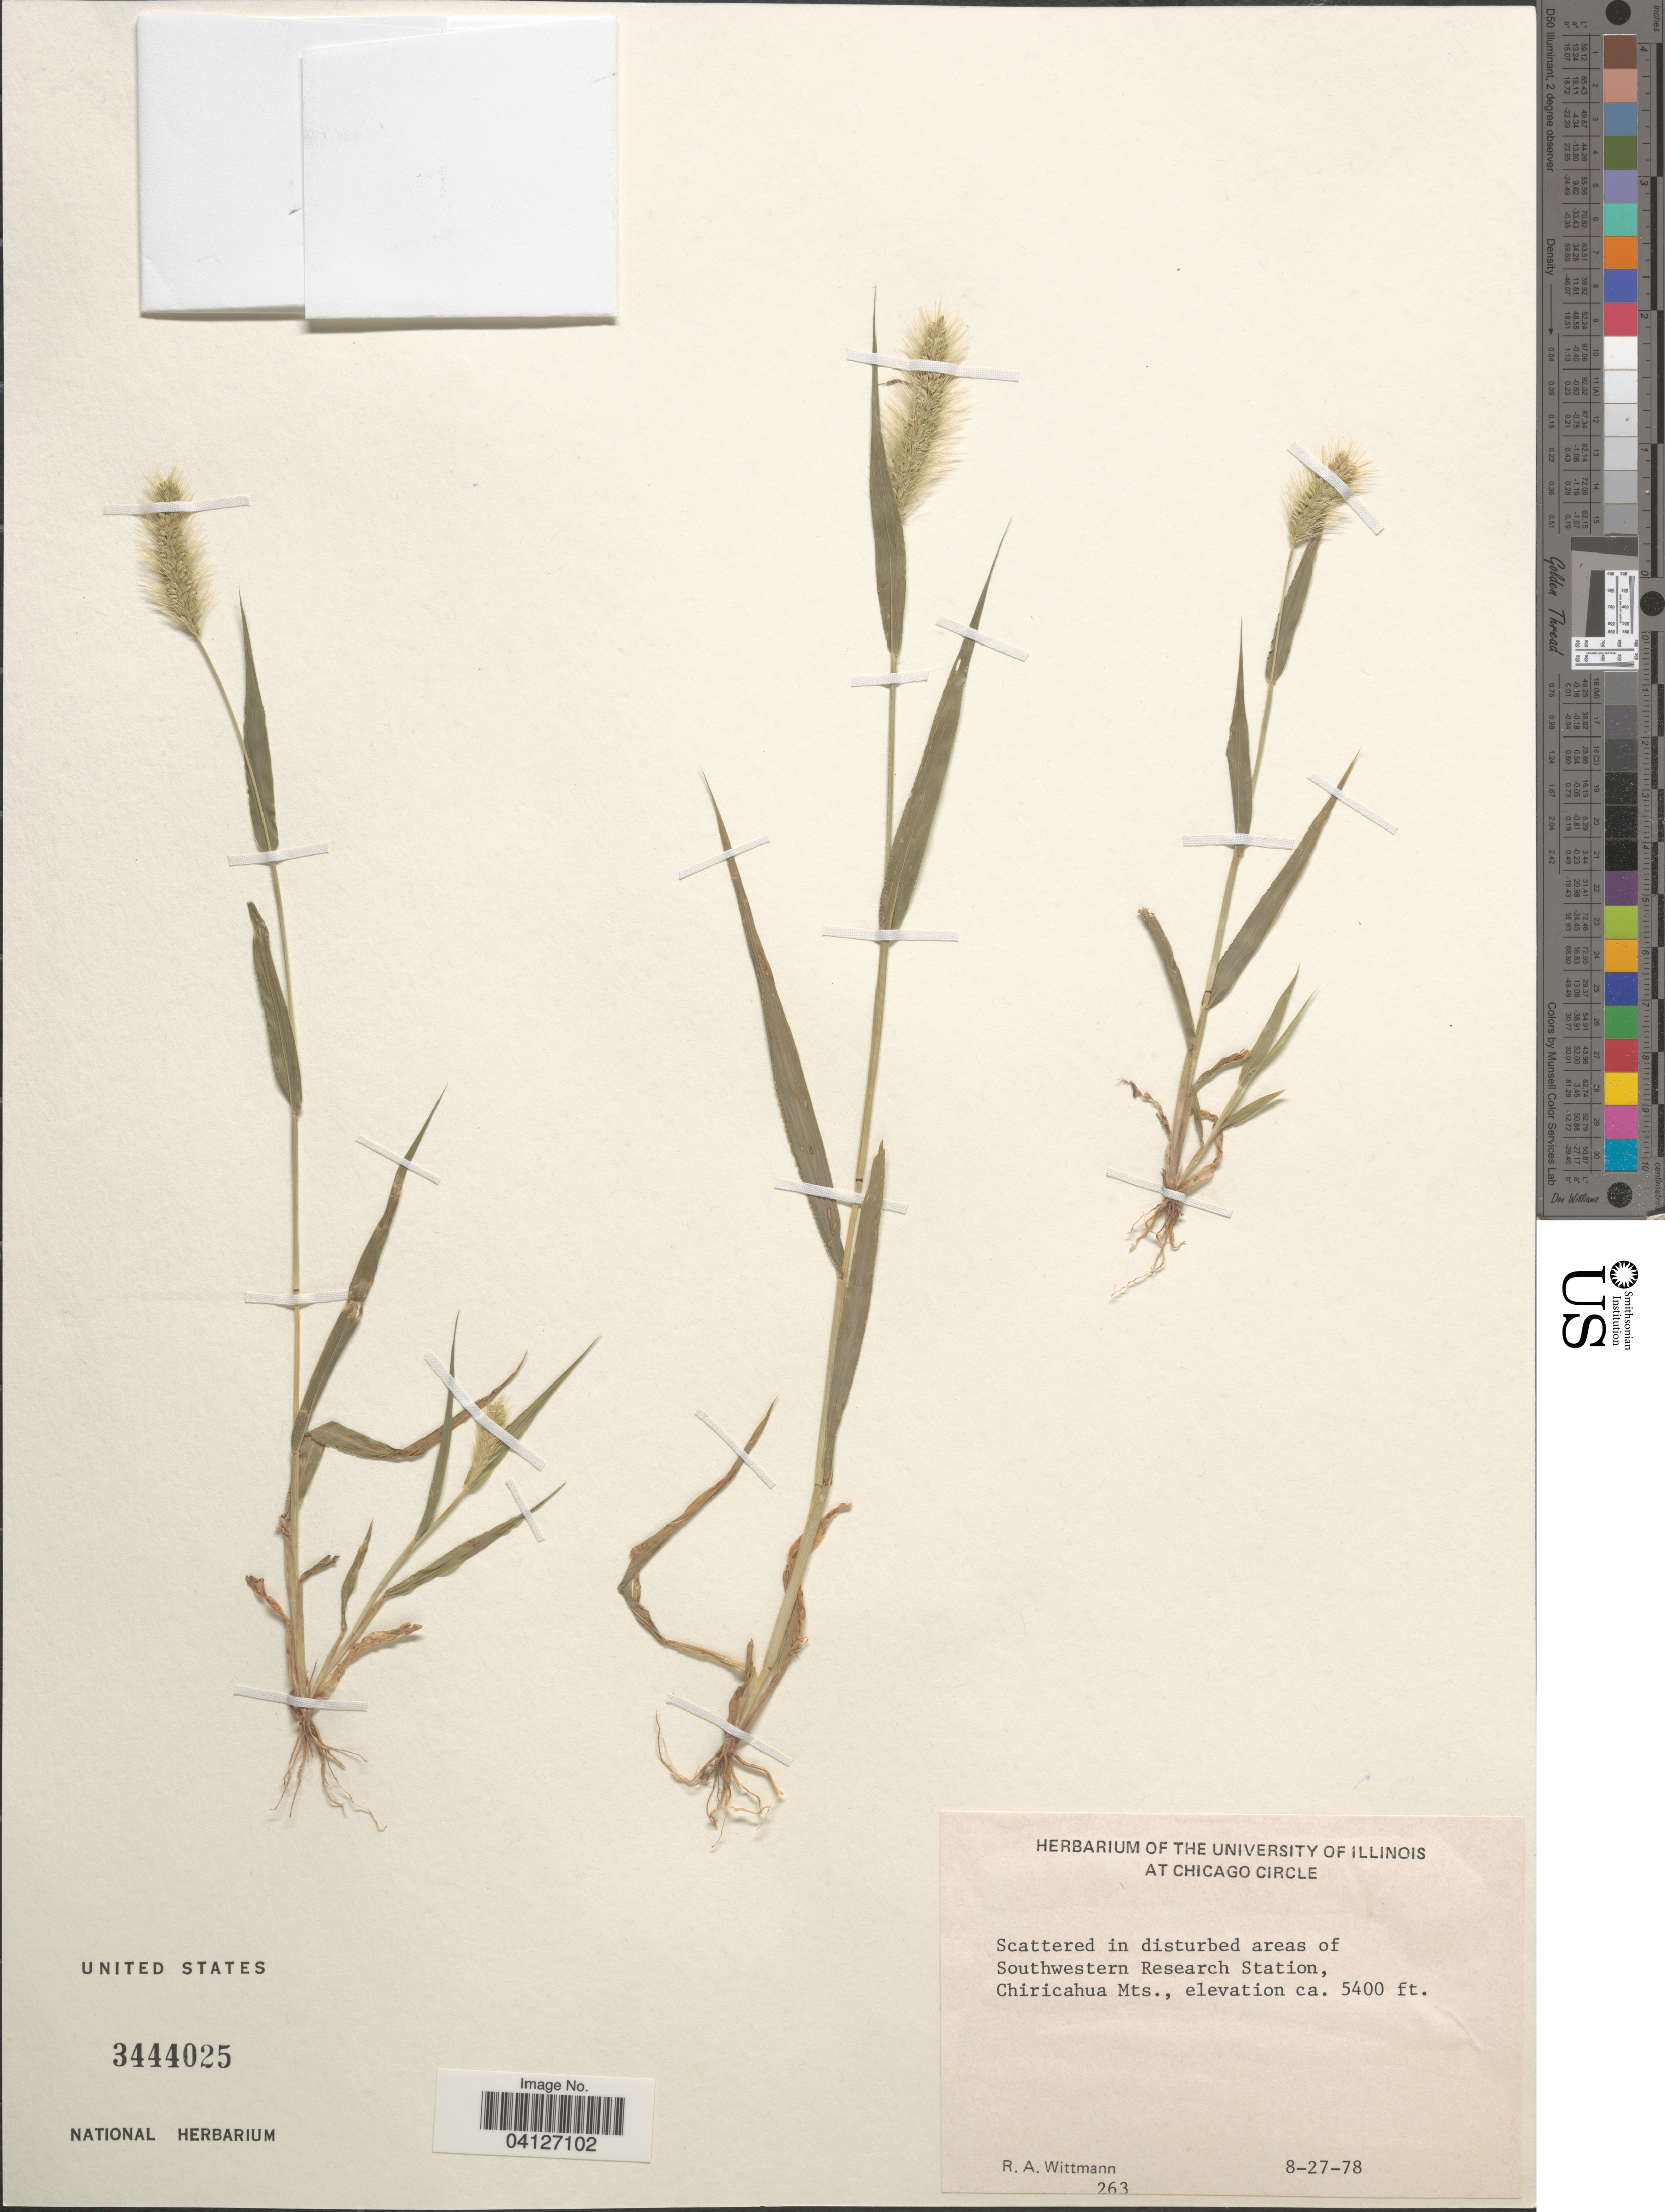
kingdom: Plantae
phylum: Tracheophyta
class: Liliopsida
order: Poales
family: Poaceae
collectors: R. Wittmann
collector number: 263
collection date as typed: Transcribed d/m/y: 27/8/78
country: United States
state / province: Illinois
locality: Scattered in disturbed areas of Southwestern Research Station, Chiricahua Mts.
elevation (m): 1646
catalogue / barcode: US 3444025